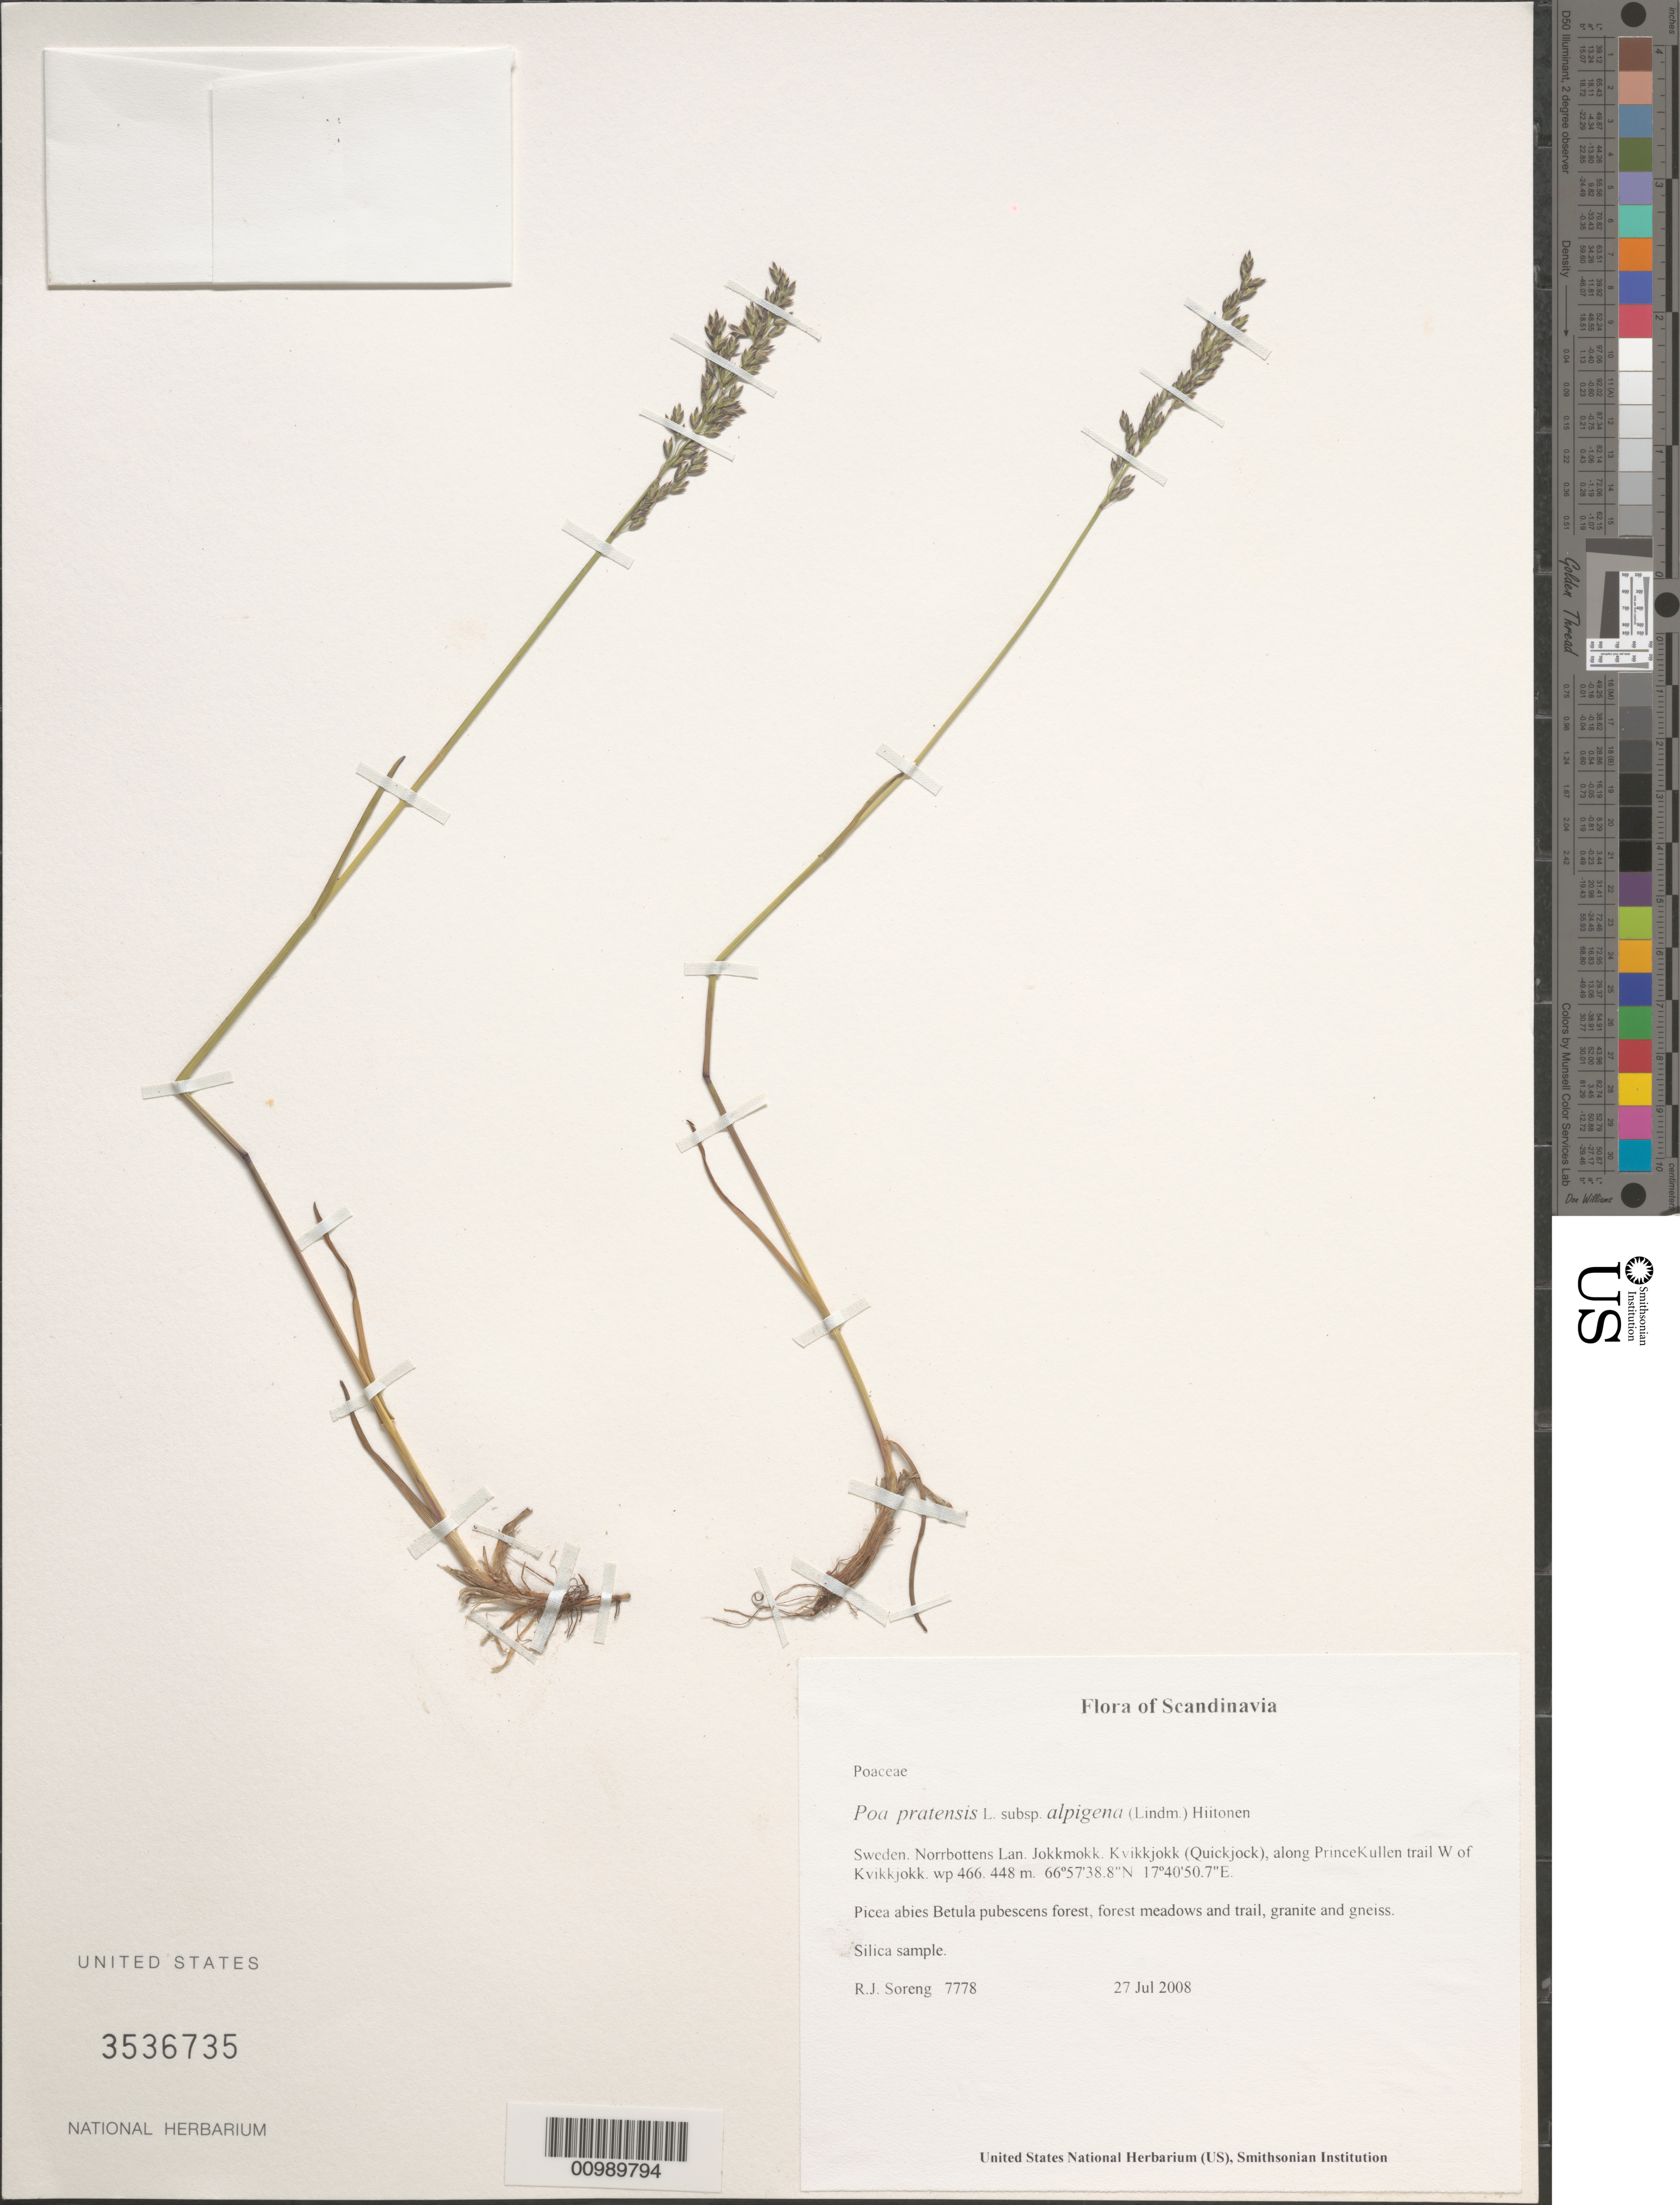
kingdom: Plantae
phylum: Tracheophyta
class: Liliopsida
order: Poales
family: Poaceae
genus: Poa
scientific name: Poa pratensis subsp. alpigena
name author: (Lindm.) Hiitonen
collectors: R. J. Soreng & N. L. Soreng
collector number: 7778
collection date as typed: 27 Jul 2008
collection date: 2008-07-27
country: Sweden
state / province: Norrbotten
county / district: Jokkmokk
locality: Kvikkjokk (Quickjock), along PrinceKullen trail W of Kvikkjokk.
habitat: Picea abies Betula pubescens forest, forest meadows and trail, granite and gneiss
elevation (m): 448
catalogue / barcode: US 3536735